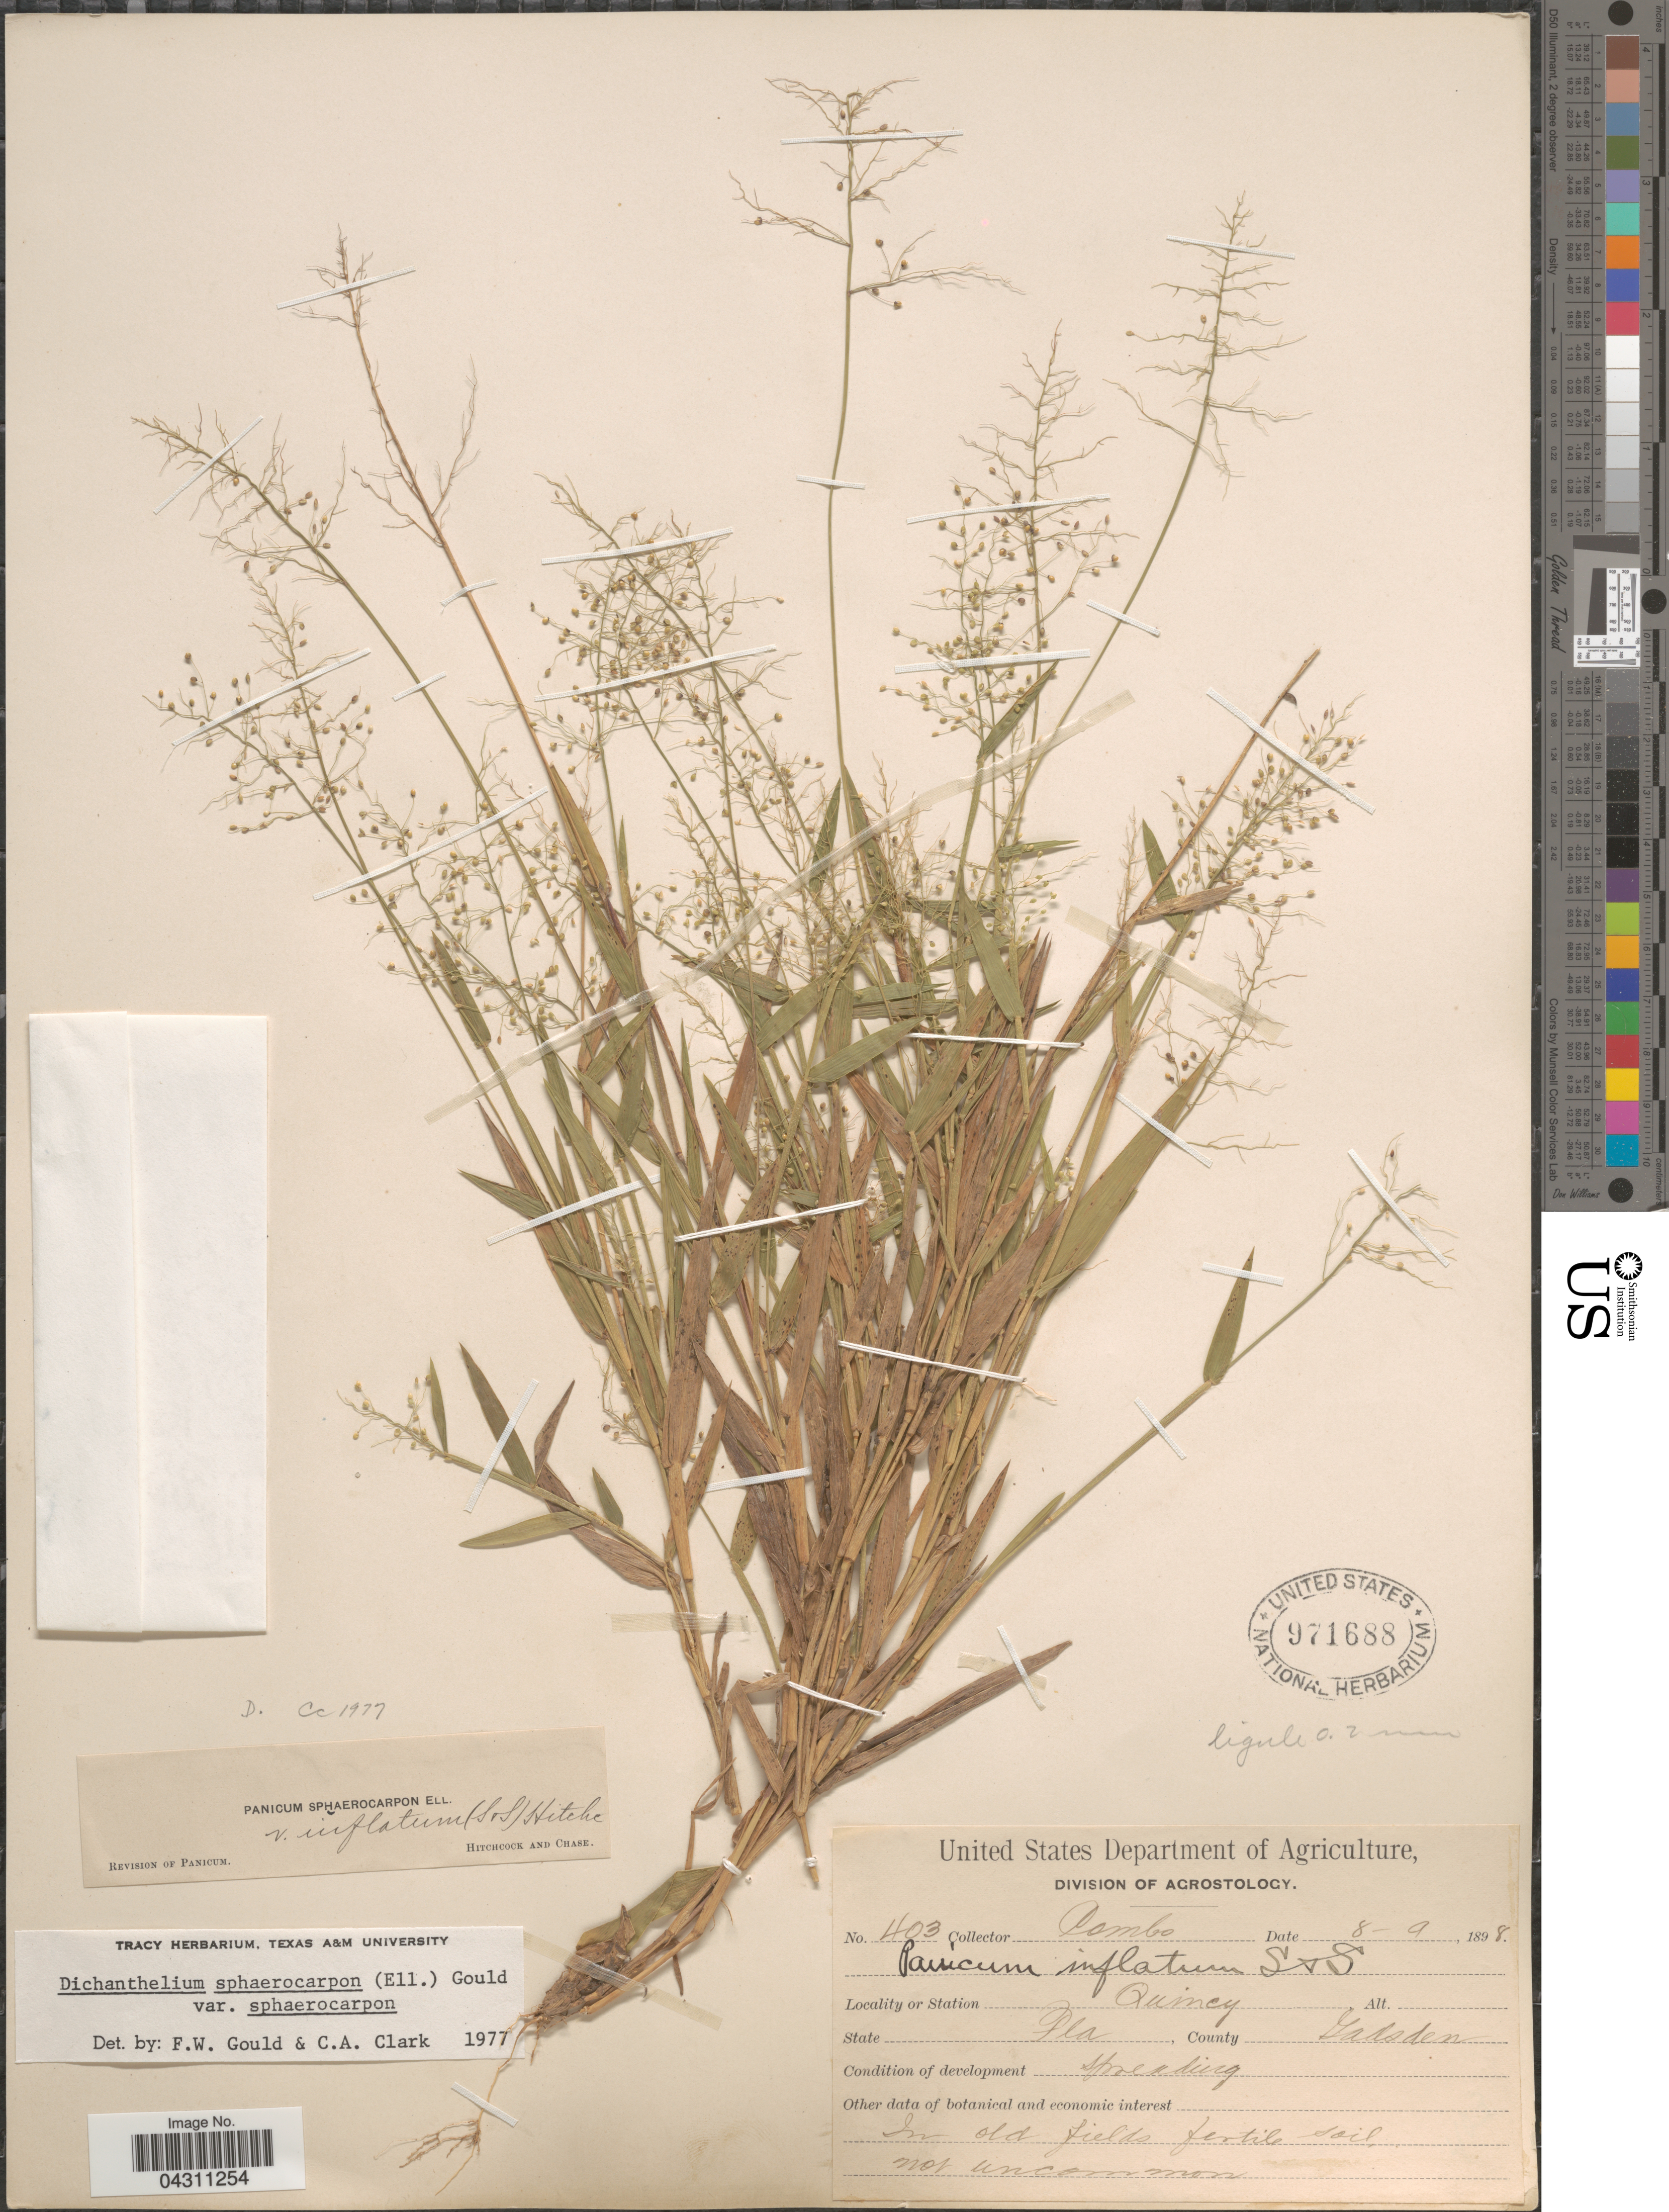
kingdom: Plantae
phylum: Tracheophyta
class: Liliopsida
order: Poales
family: Poaceae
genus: Dichanthelium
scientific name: Dichanthelium sphaerocarpon var. sphaerocarpon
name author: (Elliott) Gould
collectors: -. Combs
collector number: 403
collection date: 1898-08-09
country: United States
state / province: Florida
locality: Quincy. County Gadsden.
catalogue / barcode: US 971688